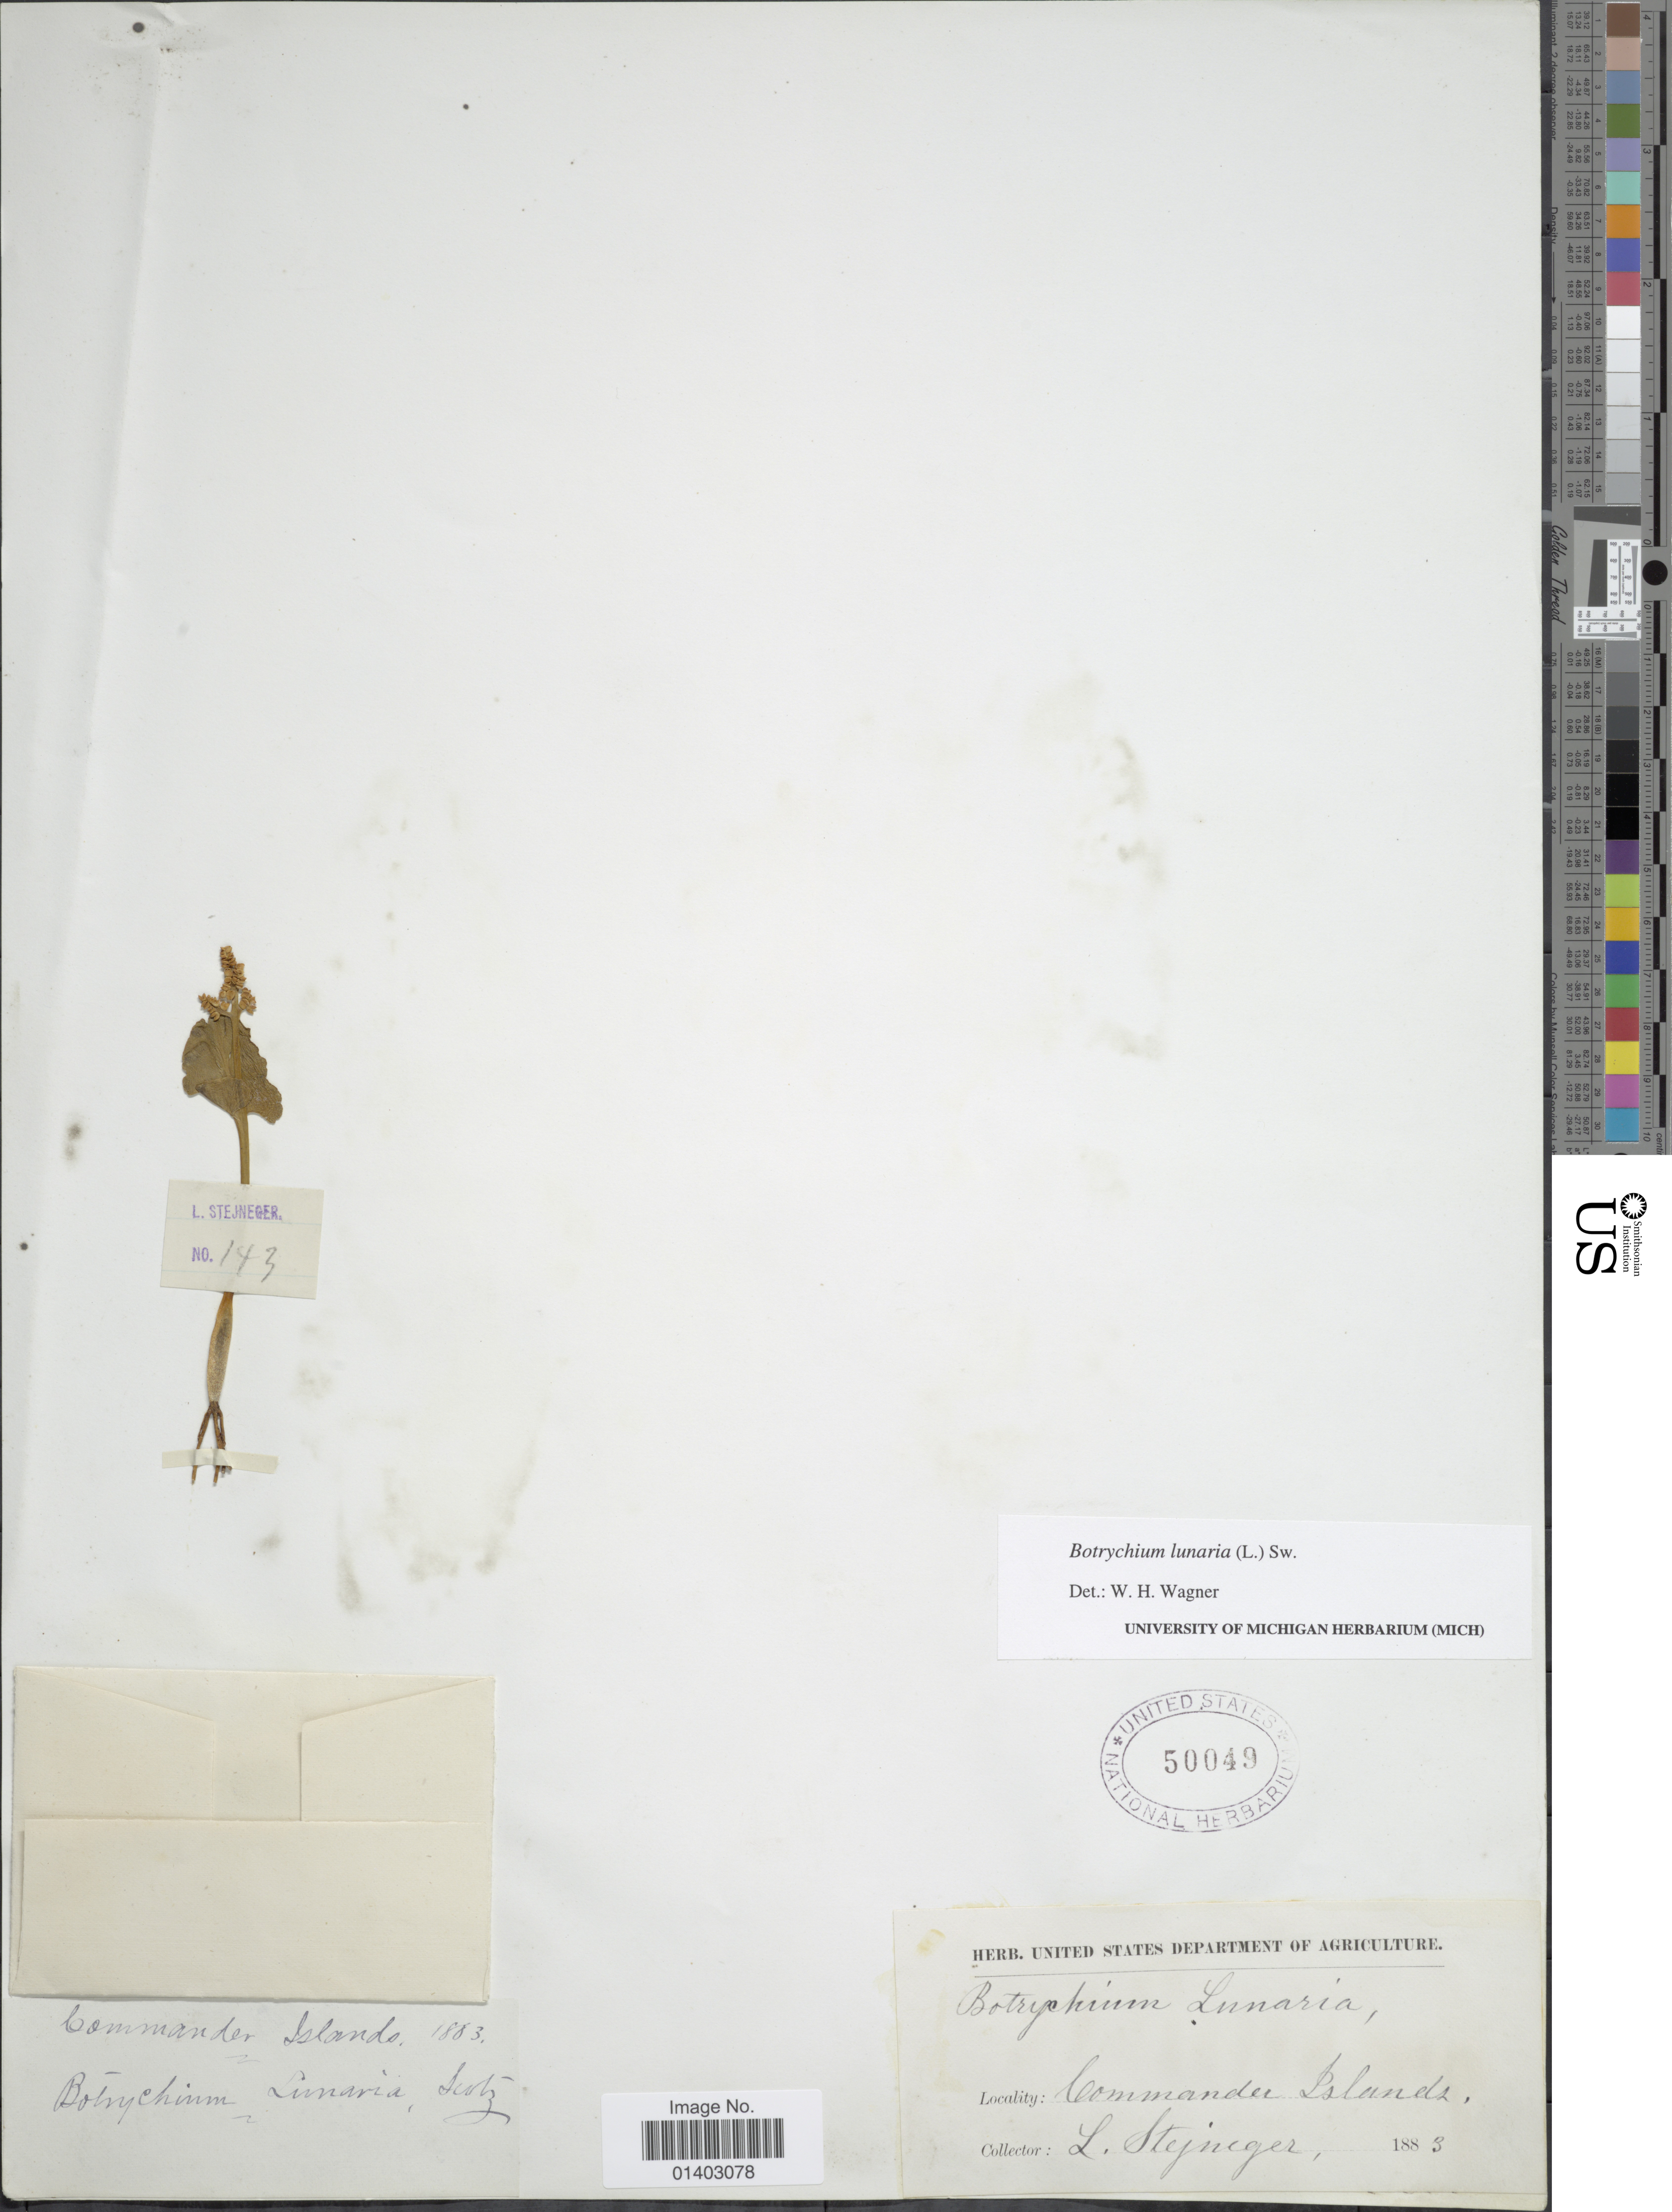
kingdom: Plantae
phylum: Tracheophyta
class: Polypodiopsida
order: Ophioglossales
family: Ophioglossaceae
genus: Botrychium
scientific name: Botrychium lunaria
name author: (L.) Sw.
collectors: L. Stejneger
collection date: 1883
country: Russian Federation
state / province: Kamchatka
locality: Commander Islands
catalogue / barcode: US 50049